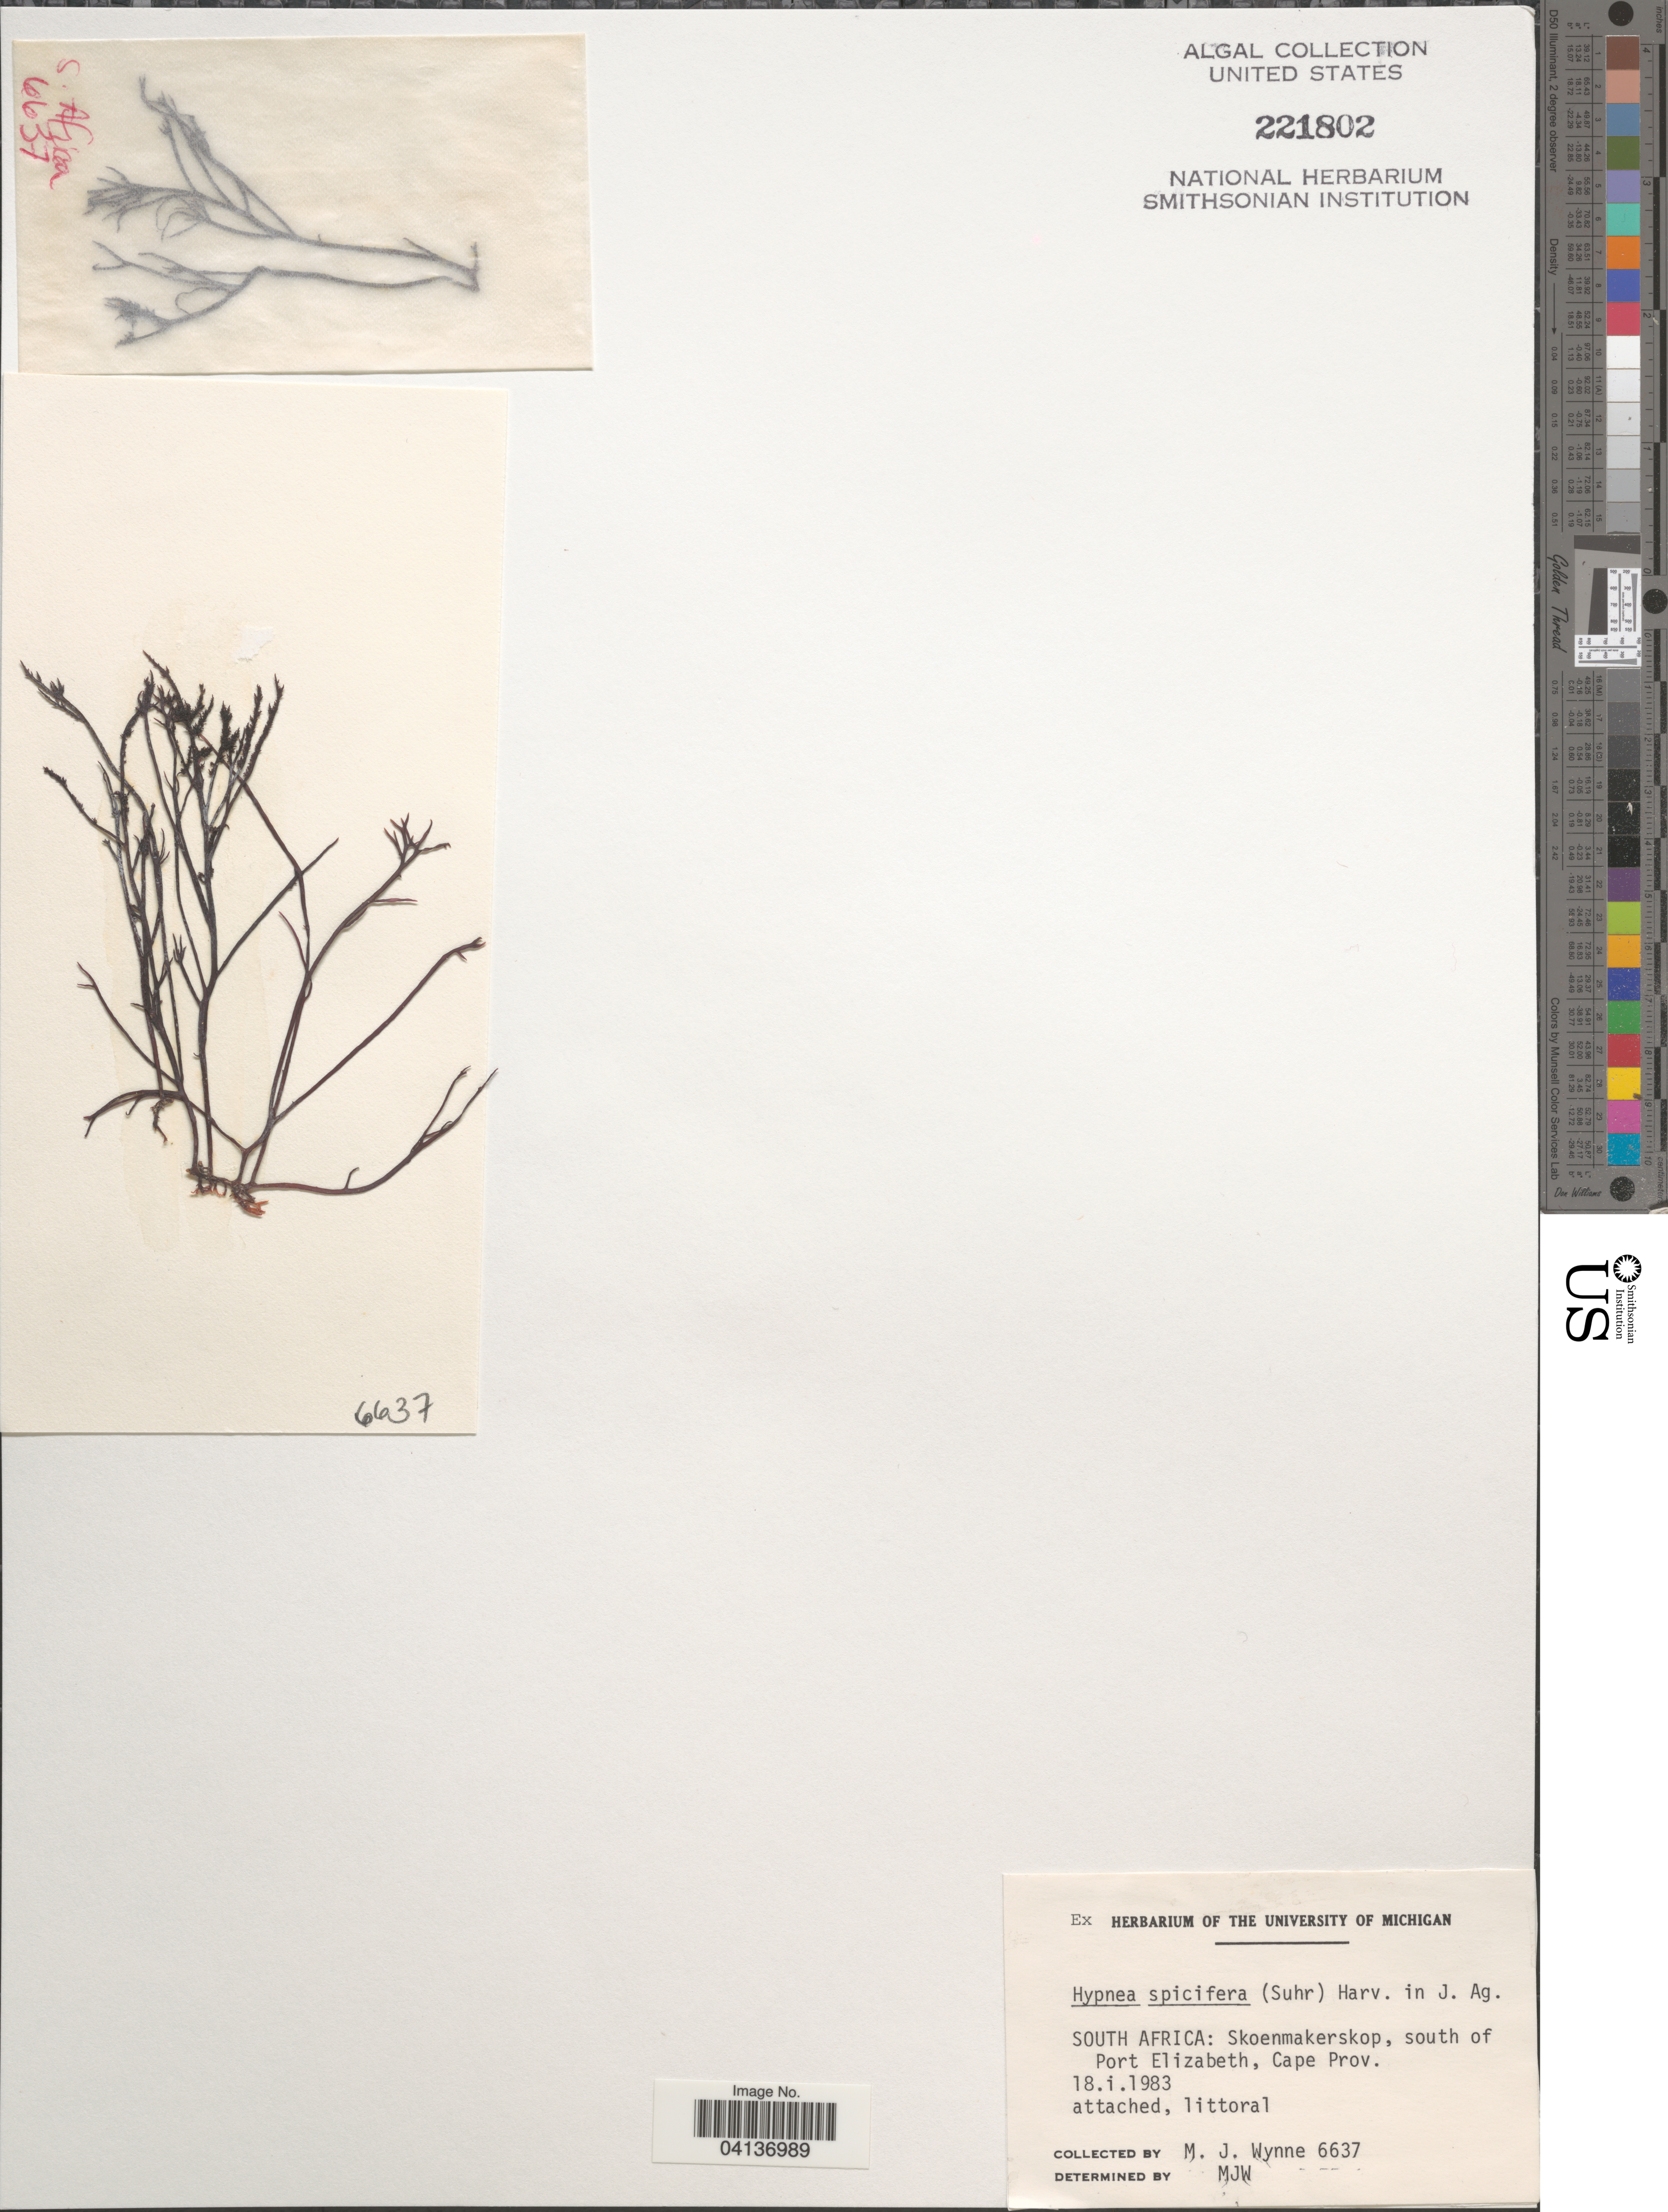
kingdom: Plantae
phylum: Rhodophyta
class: Florideophyceae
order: Gigartinales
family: Cystocloniaceae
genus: Hypnea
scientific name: Hypnea spicifera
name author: Harv.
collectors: M.J. Wynne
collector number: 6637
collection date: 1983-01-18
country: South Africa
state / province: Eastern Cape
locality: Skoenmakerskop, south of Port Elizabeth.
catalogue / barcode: US 221802